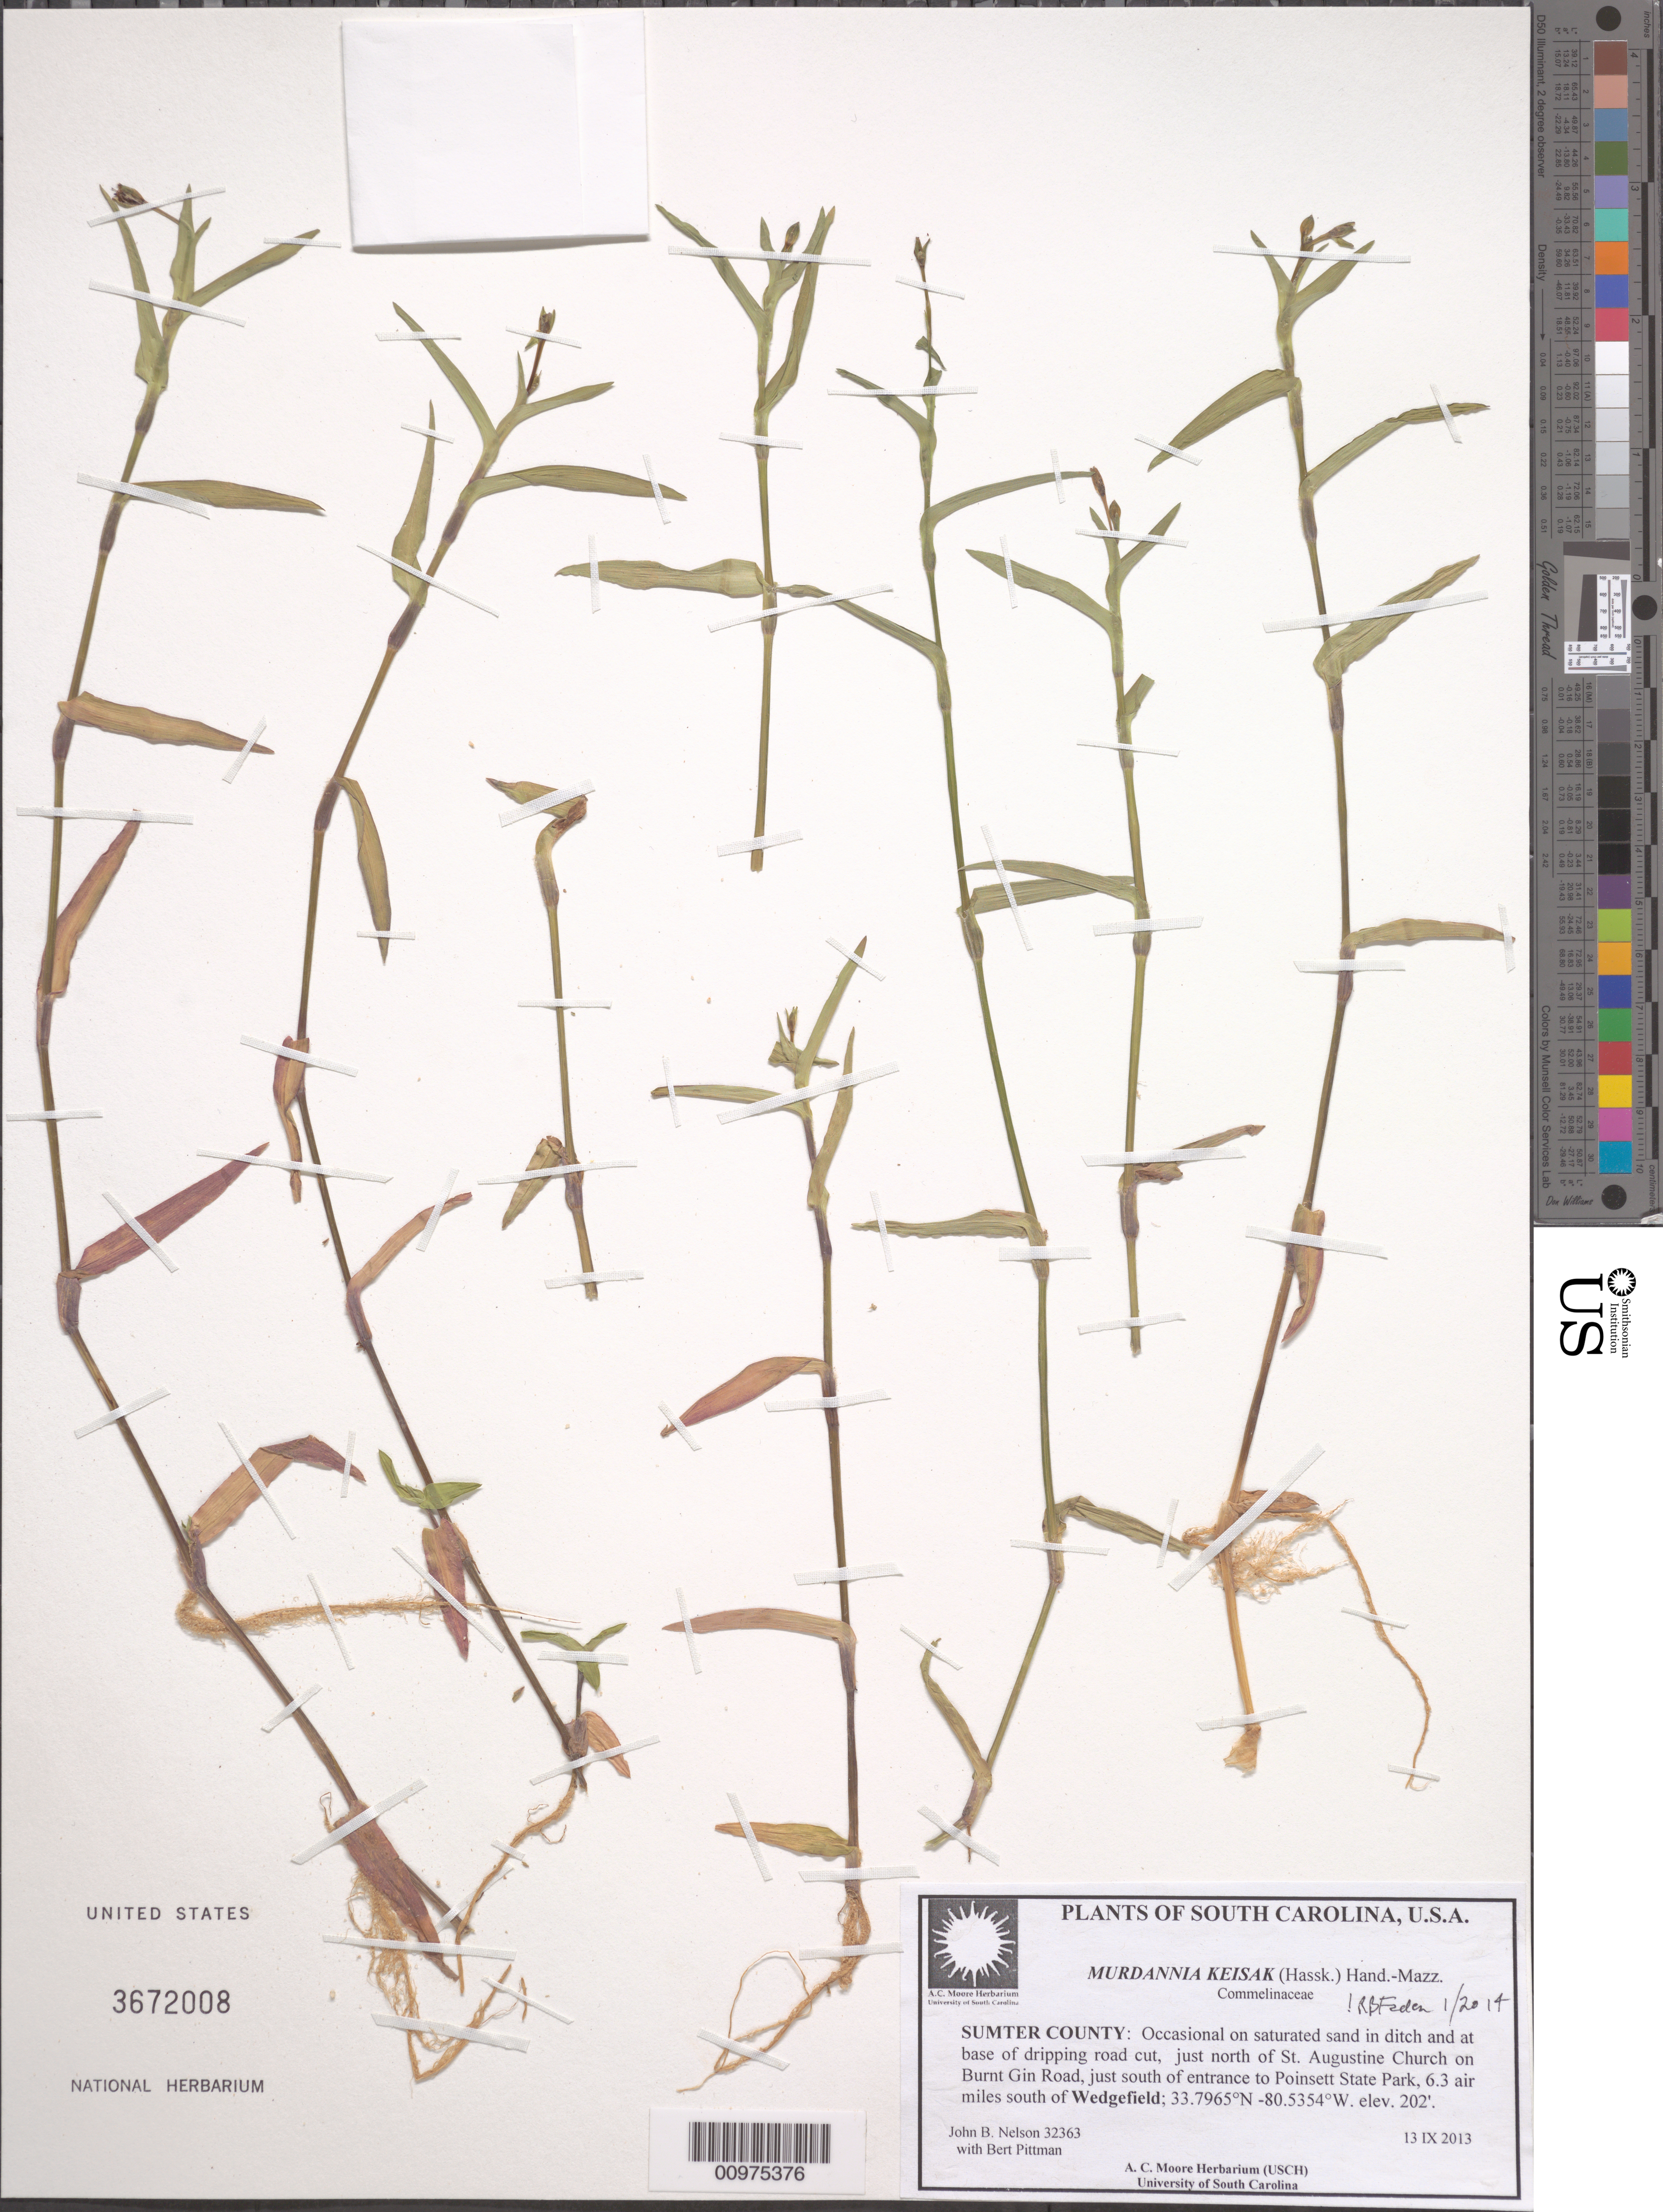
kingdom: Plantae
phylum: Tracheophyta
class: Liliopsida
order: Commelinales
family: Commelinaceae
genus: Murdannia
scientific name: Murdannia keisak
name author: (Hassk.) Hand.-Mazz.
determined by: Faden, Robert B., (US), Smithsonian Institution - National Museum of Natural History (UNITED STATES)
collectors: J. Nelson & B. Pittman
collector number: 32363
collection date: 2013-09-13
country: United States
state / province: South Carolina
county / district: Sumter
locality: just north of St. Augustine Church on Burnt Gin Road, just south of entrance to Poinsett State Park, 6.3 air miles south of Wedgefield;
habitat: Occasional on saturated sand in ditch and at base of dripping road cut,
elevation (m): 62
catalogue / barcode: US 3672008